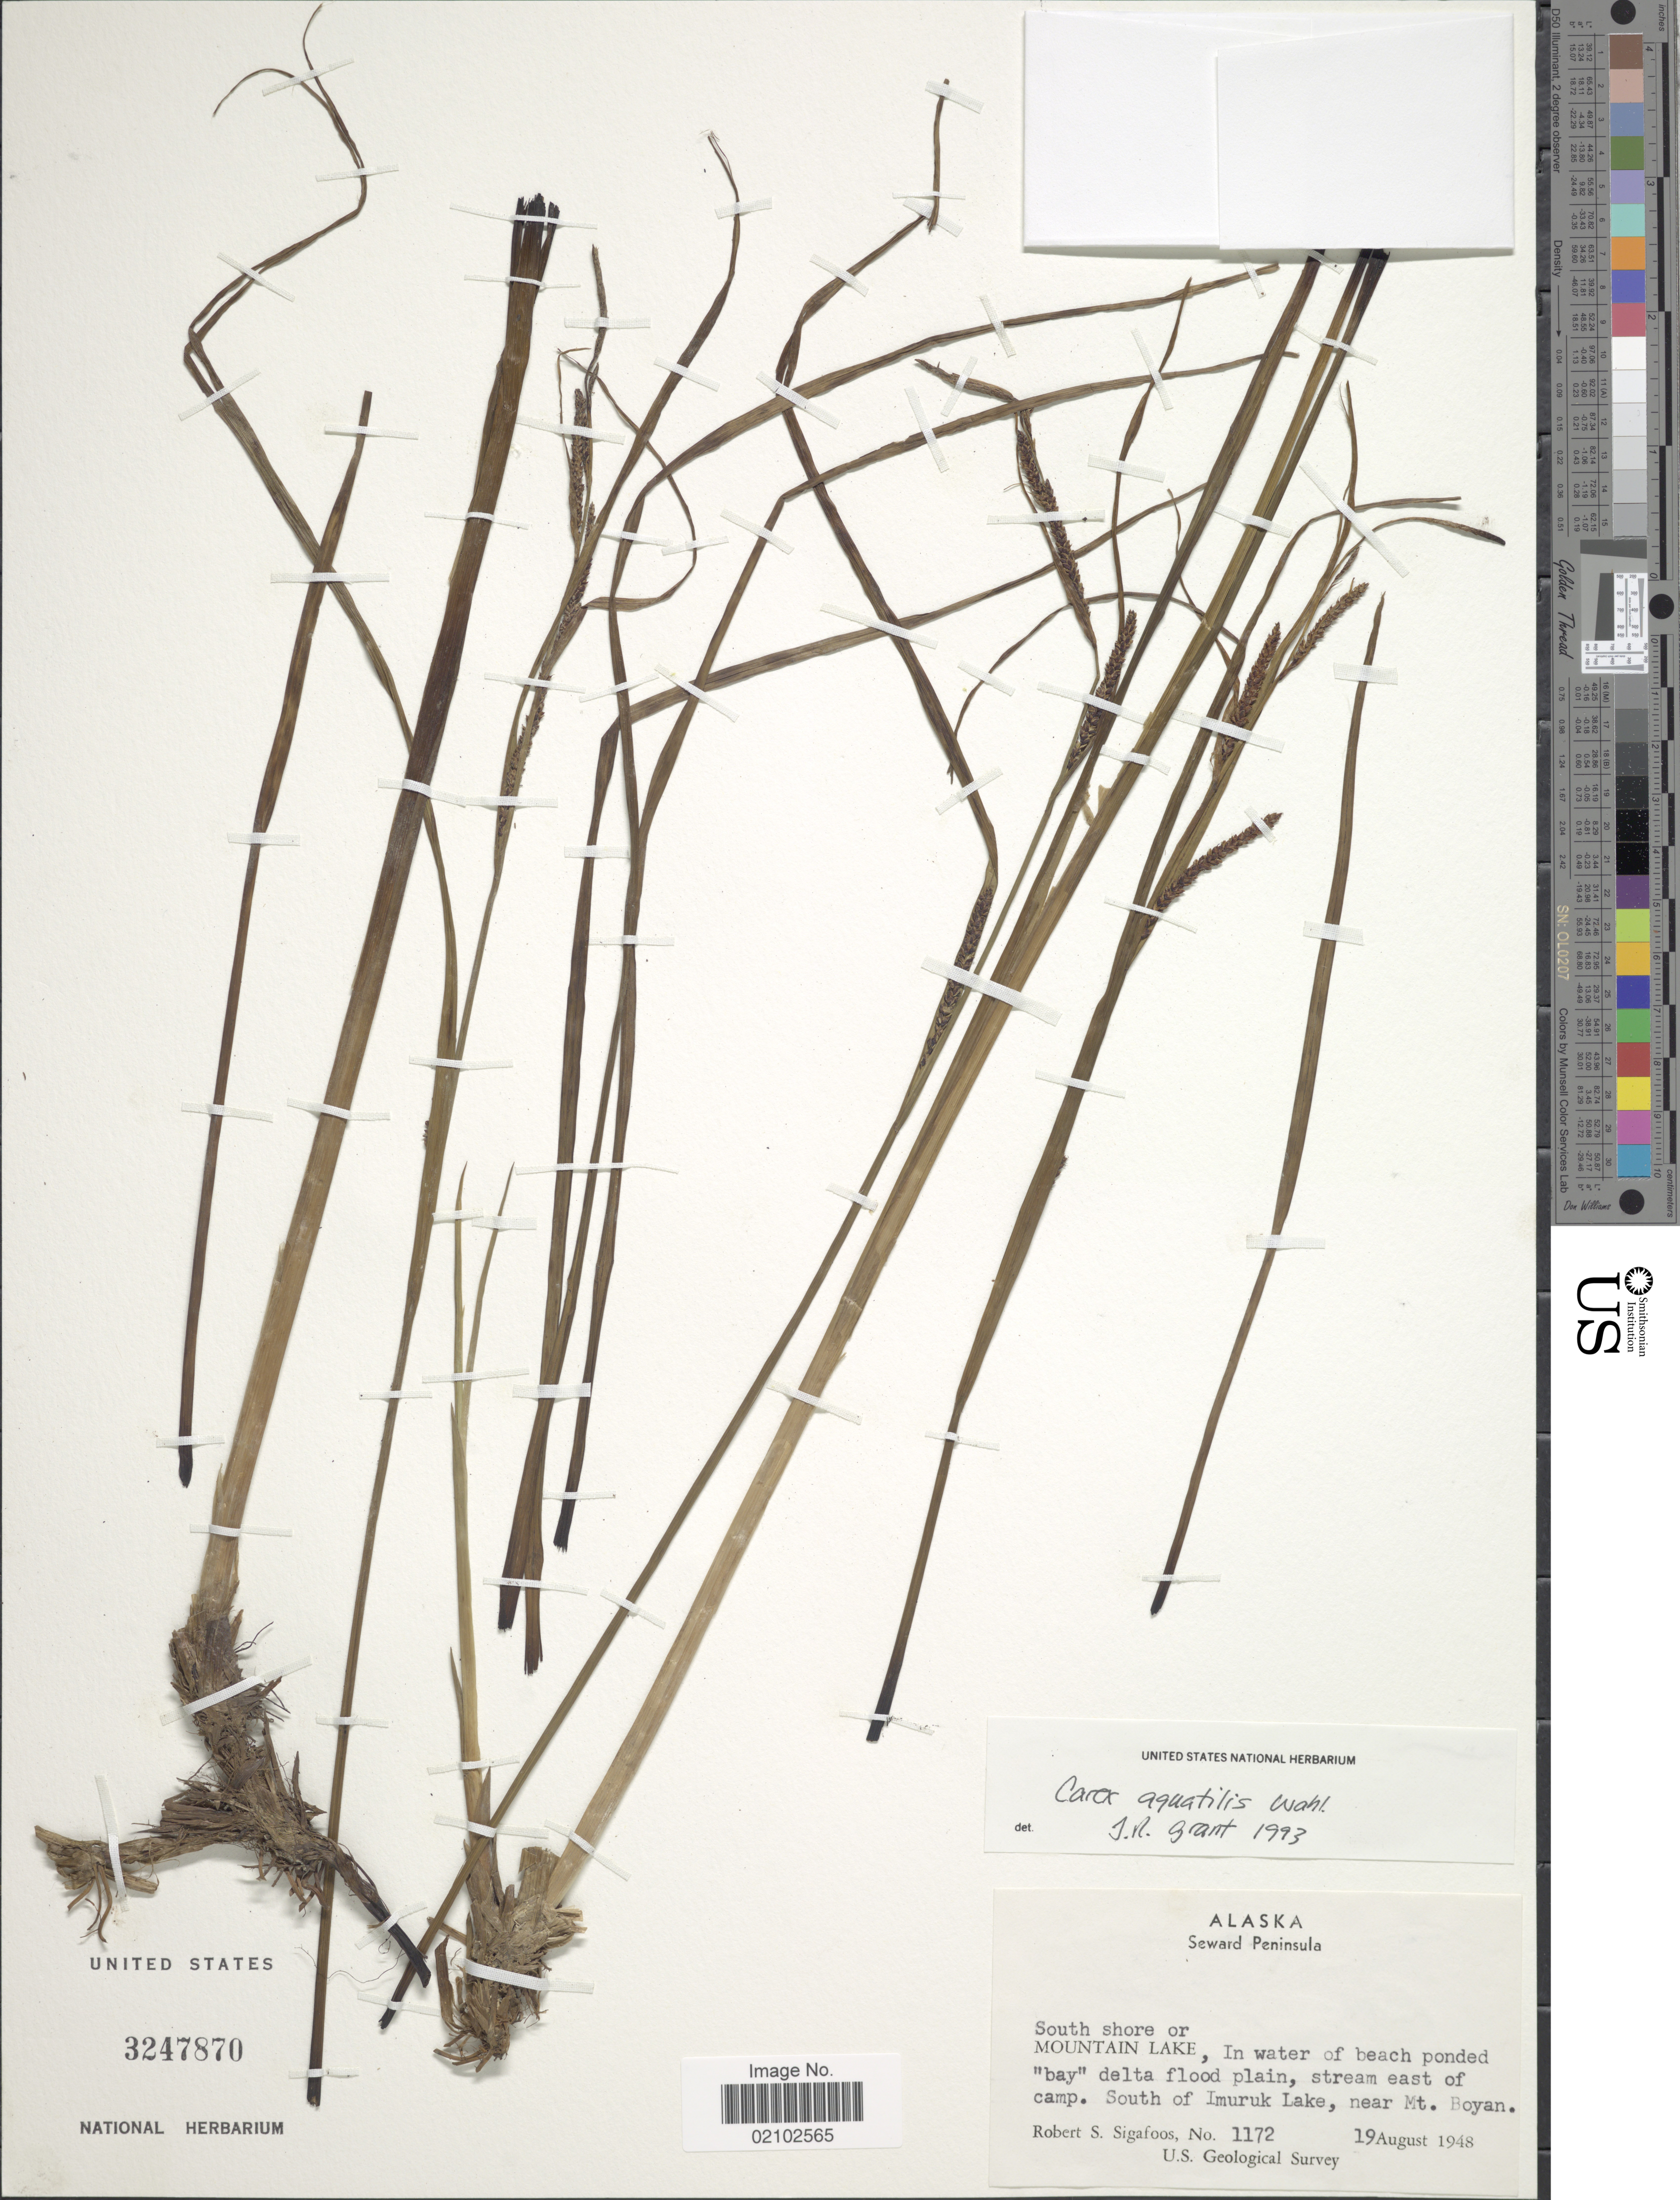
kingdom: Plantae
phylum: Tracheophyta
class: Liliopsida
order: Poales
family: Cyperaceae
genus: Carex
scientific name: Carex aquatilis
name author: Wahlenb.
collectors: R. Sigafoos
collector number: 1172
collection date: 1948-08-19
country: United States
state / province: Alaska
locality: Seward Peninsula, South shore or Mountain Lake, In water of beach ponded 'bay' delta flood plain, stream east of camp. South of Imuruk Lake, near Mt Boyan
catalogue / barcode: US 3247870